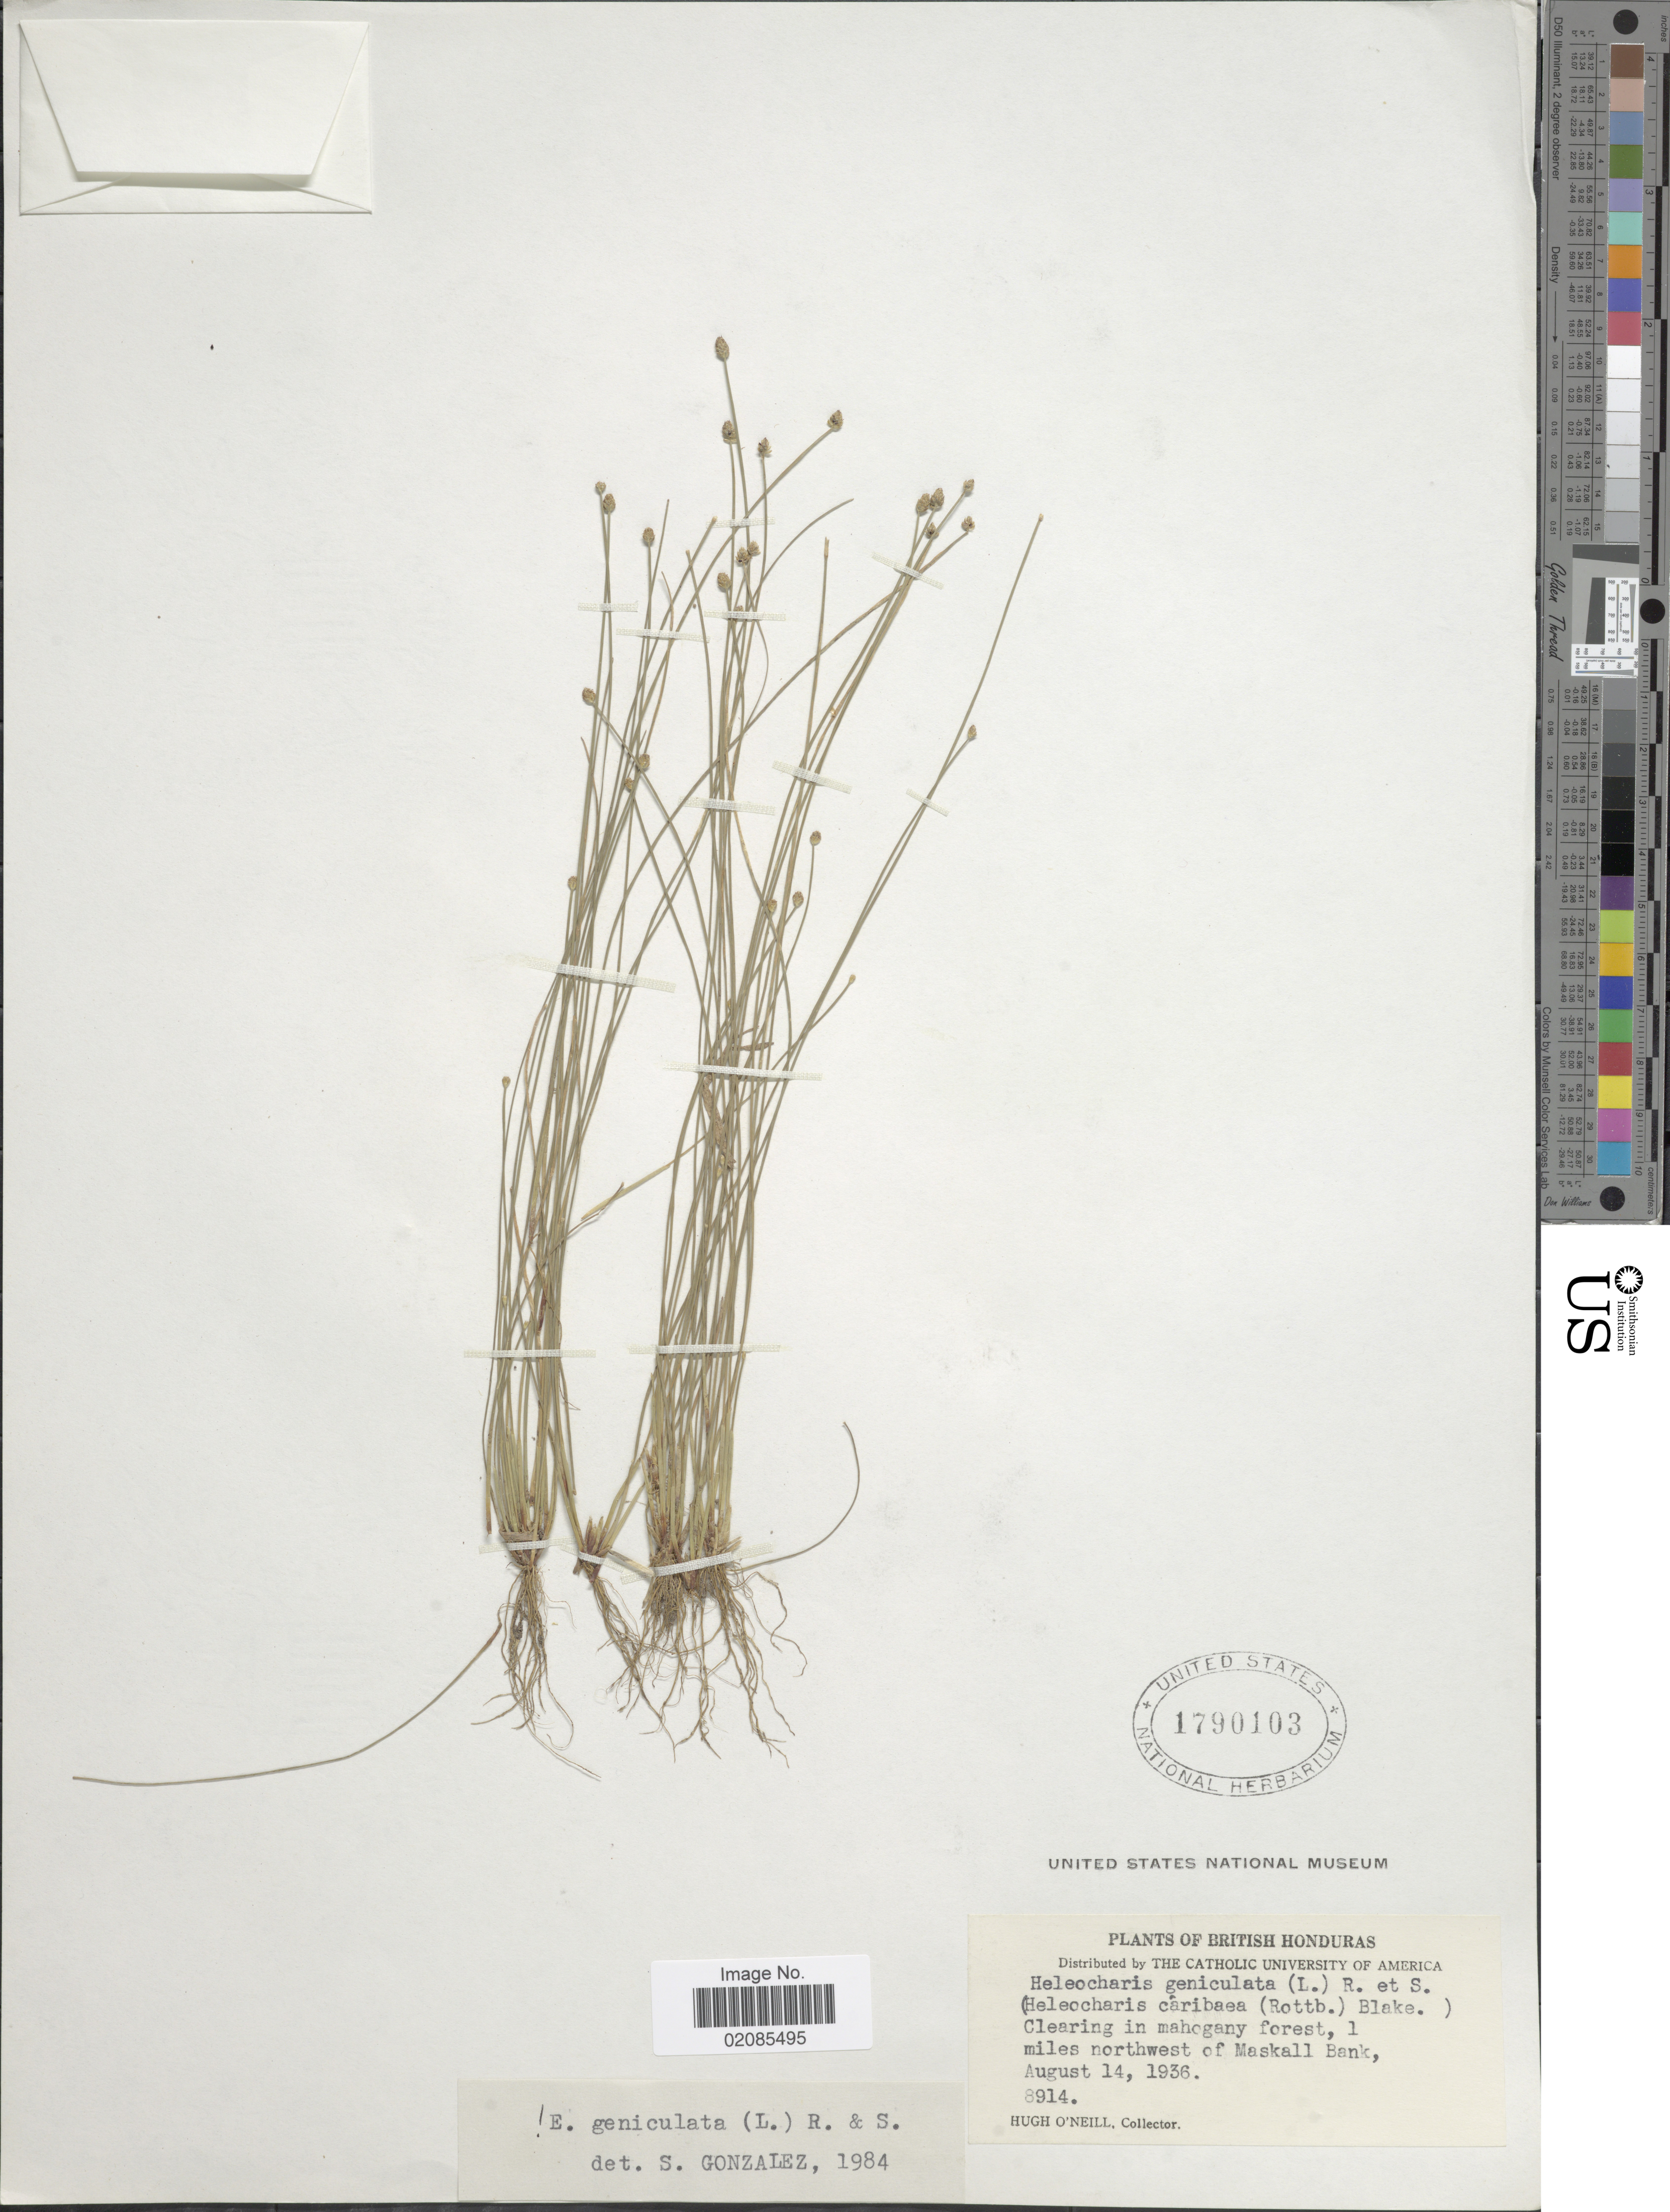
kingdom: Plantae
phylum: Tracheophyta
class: Liliopsida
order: Poales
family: Cyperaceae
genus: Eleocharis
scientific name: Eleocharis geniculata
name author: (L.) Roem. & Schult.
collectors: H. O'Neill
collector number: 8914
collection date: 1936-08-14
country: Belize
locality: British Honduras, clearing in mahogany forest, 1 miles northwest of Maskall Bank.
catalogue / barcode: US 1790103